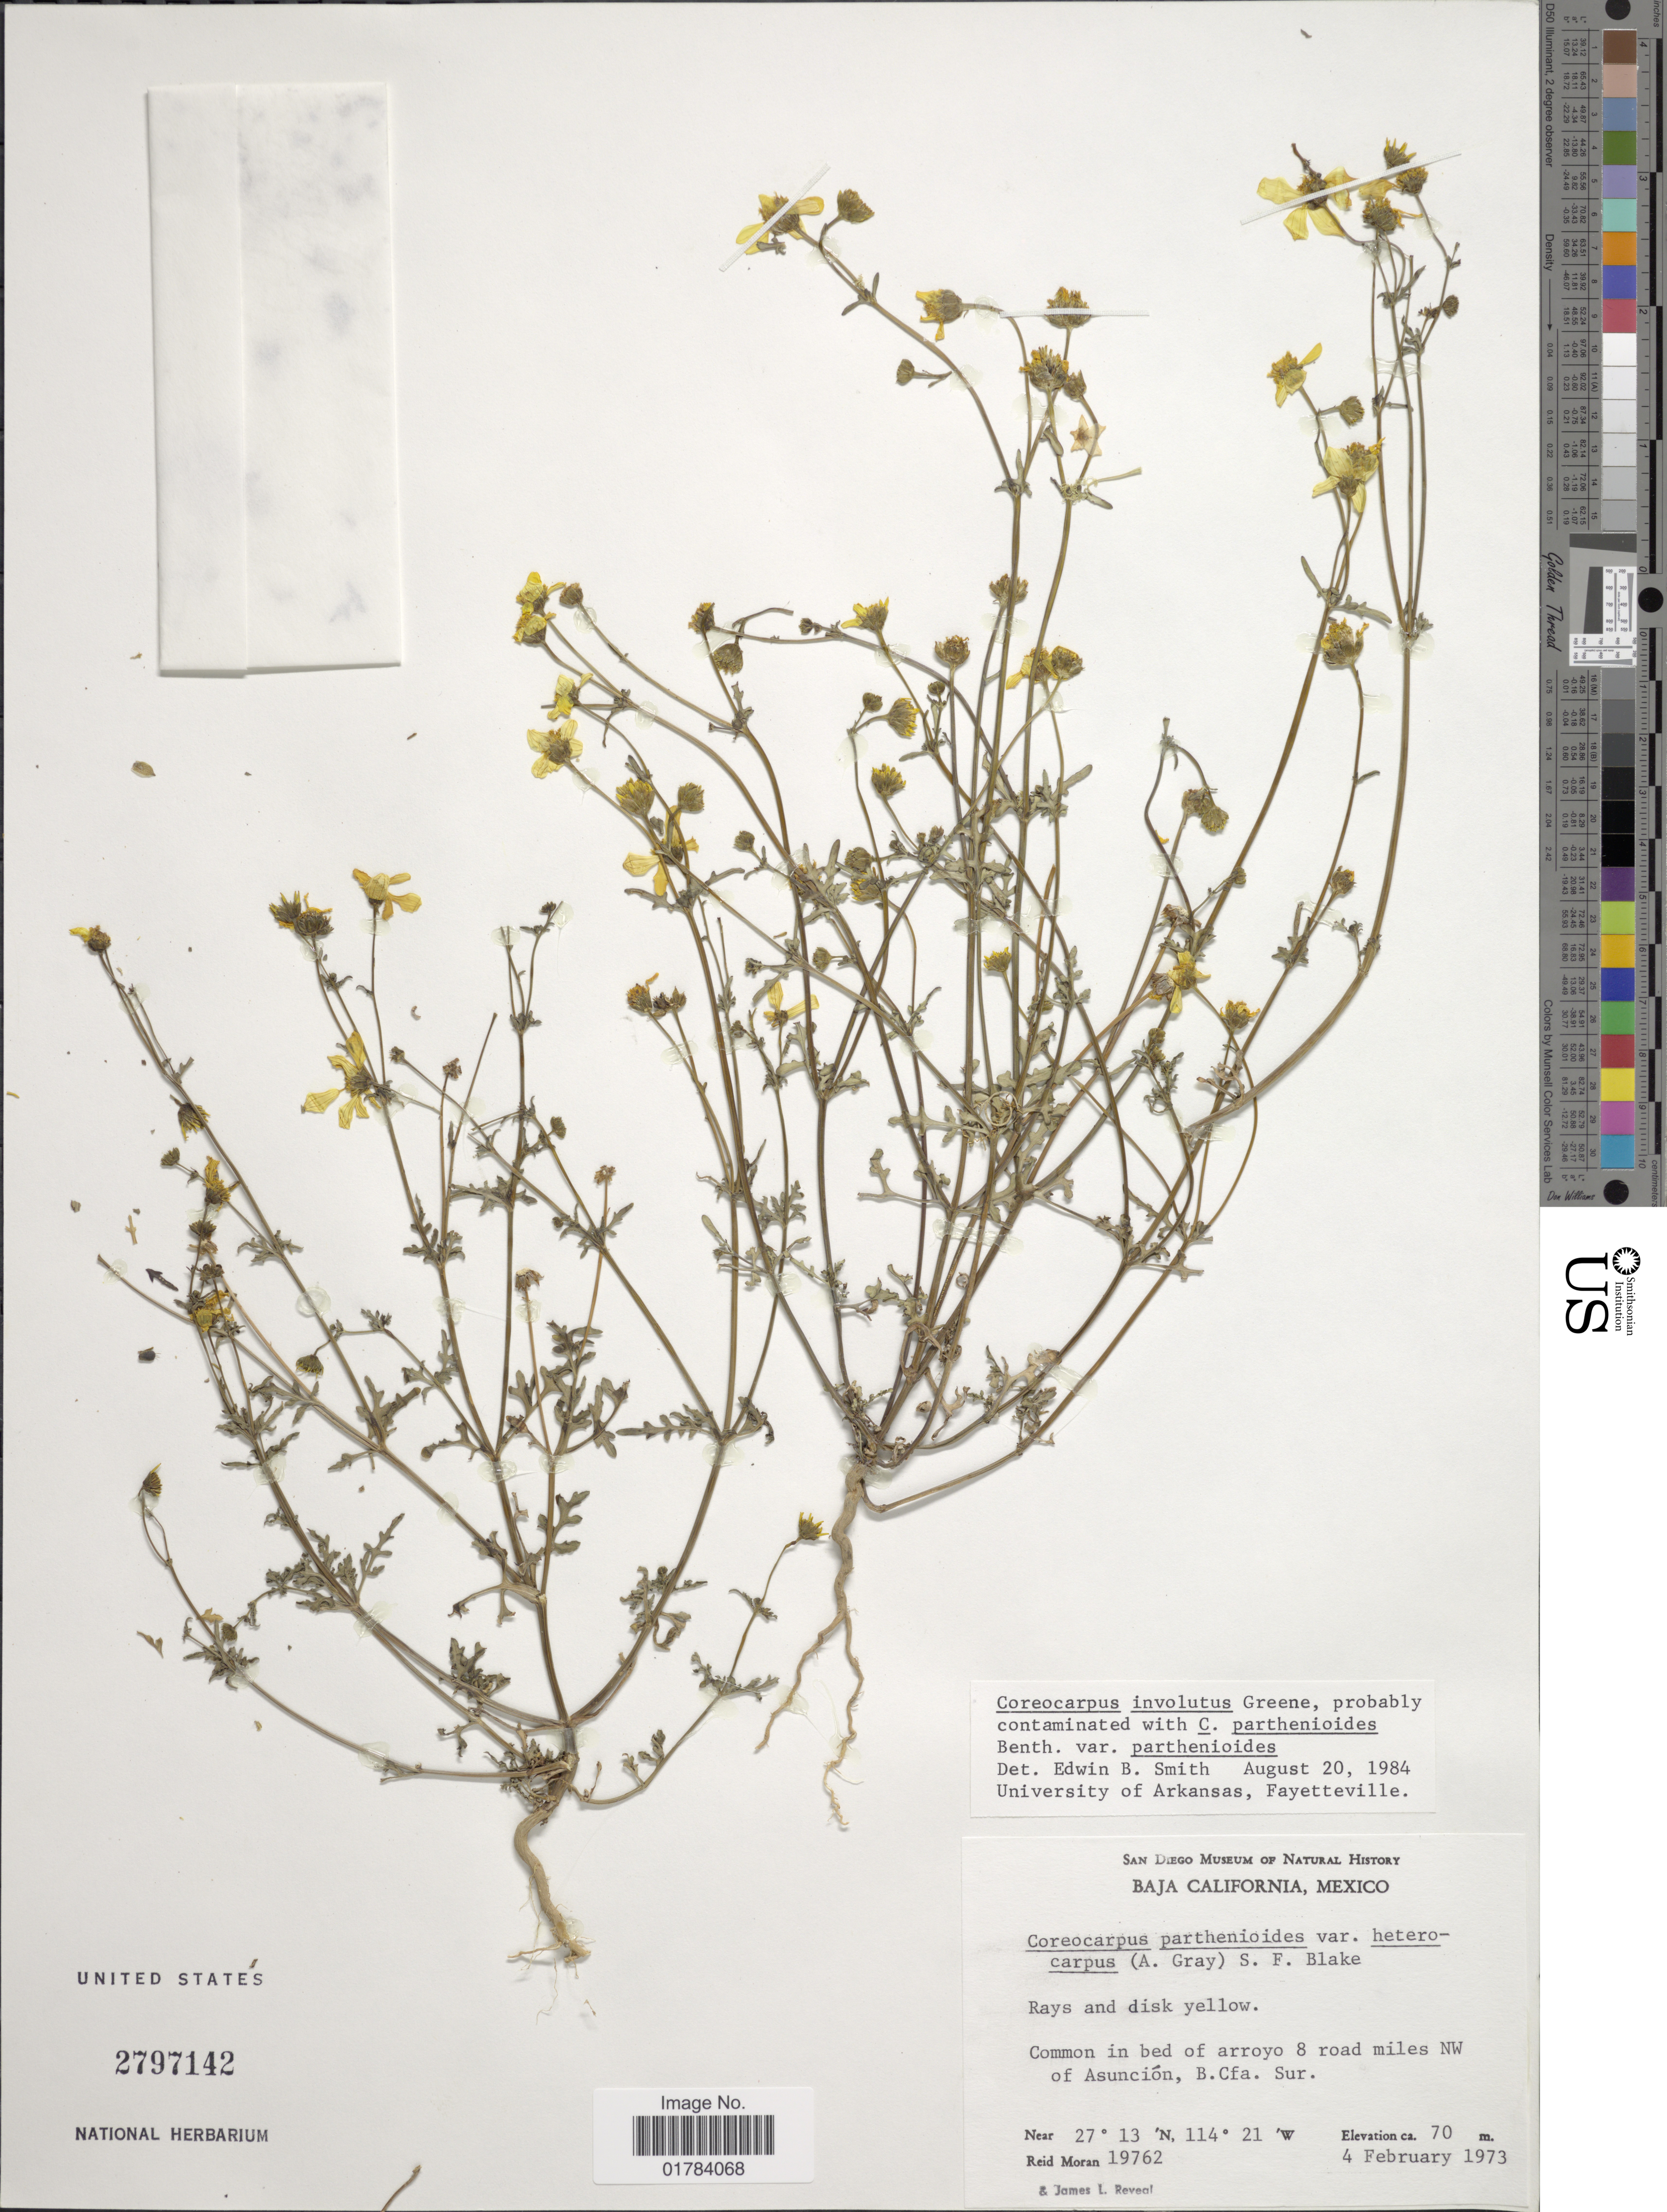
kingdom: Plantae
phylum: Tracheophyta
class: Magnoliopsida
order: Asterales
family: Asteraceae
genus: Coreocarpus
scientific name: Coreocarpus involutus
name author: Greene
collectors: R. V. Moran & J. L. Reveal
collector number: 19762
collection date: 1973-02-04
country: Mexico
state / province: Baja California Sur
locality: Common in bed of arroyo 8 road miles NW of Asuncion, B. Cfa. Sur.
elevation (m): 70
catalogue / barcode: US 2797142